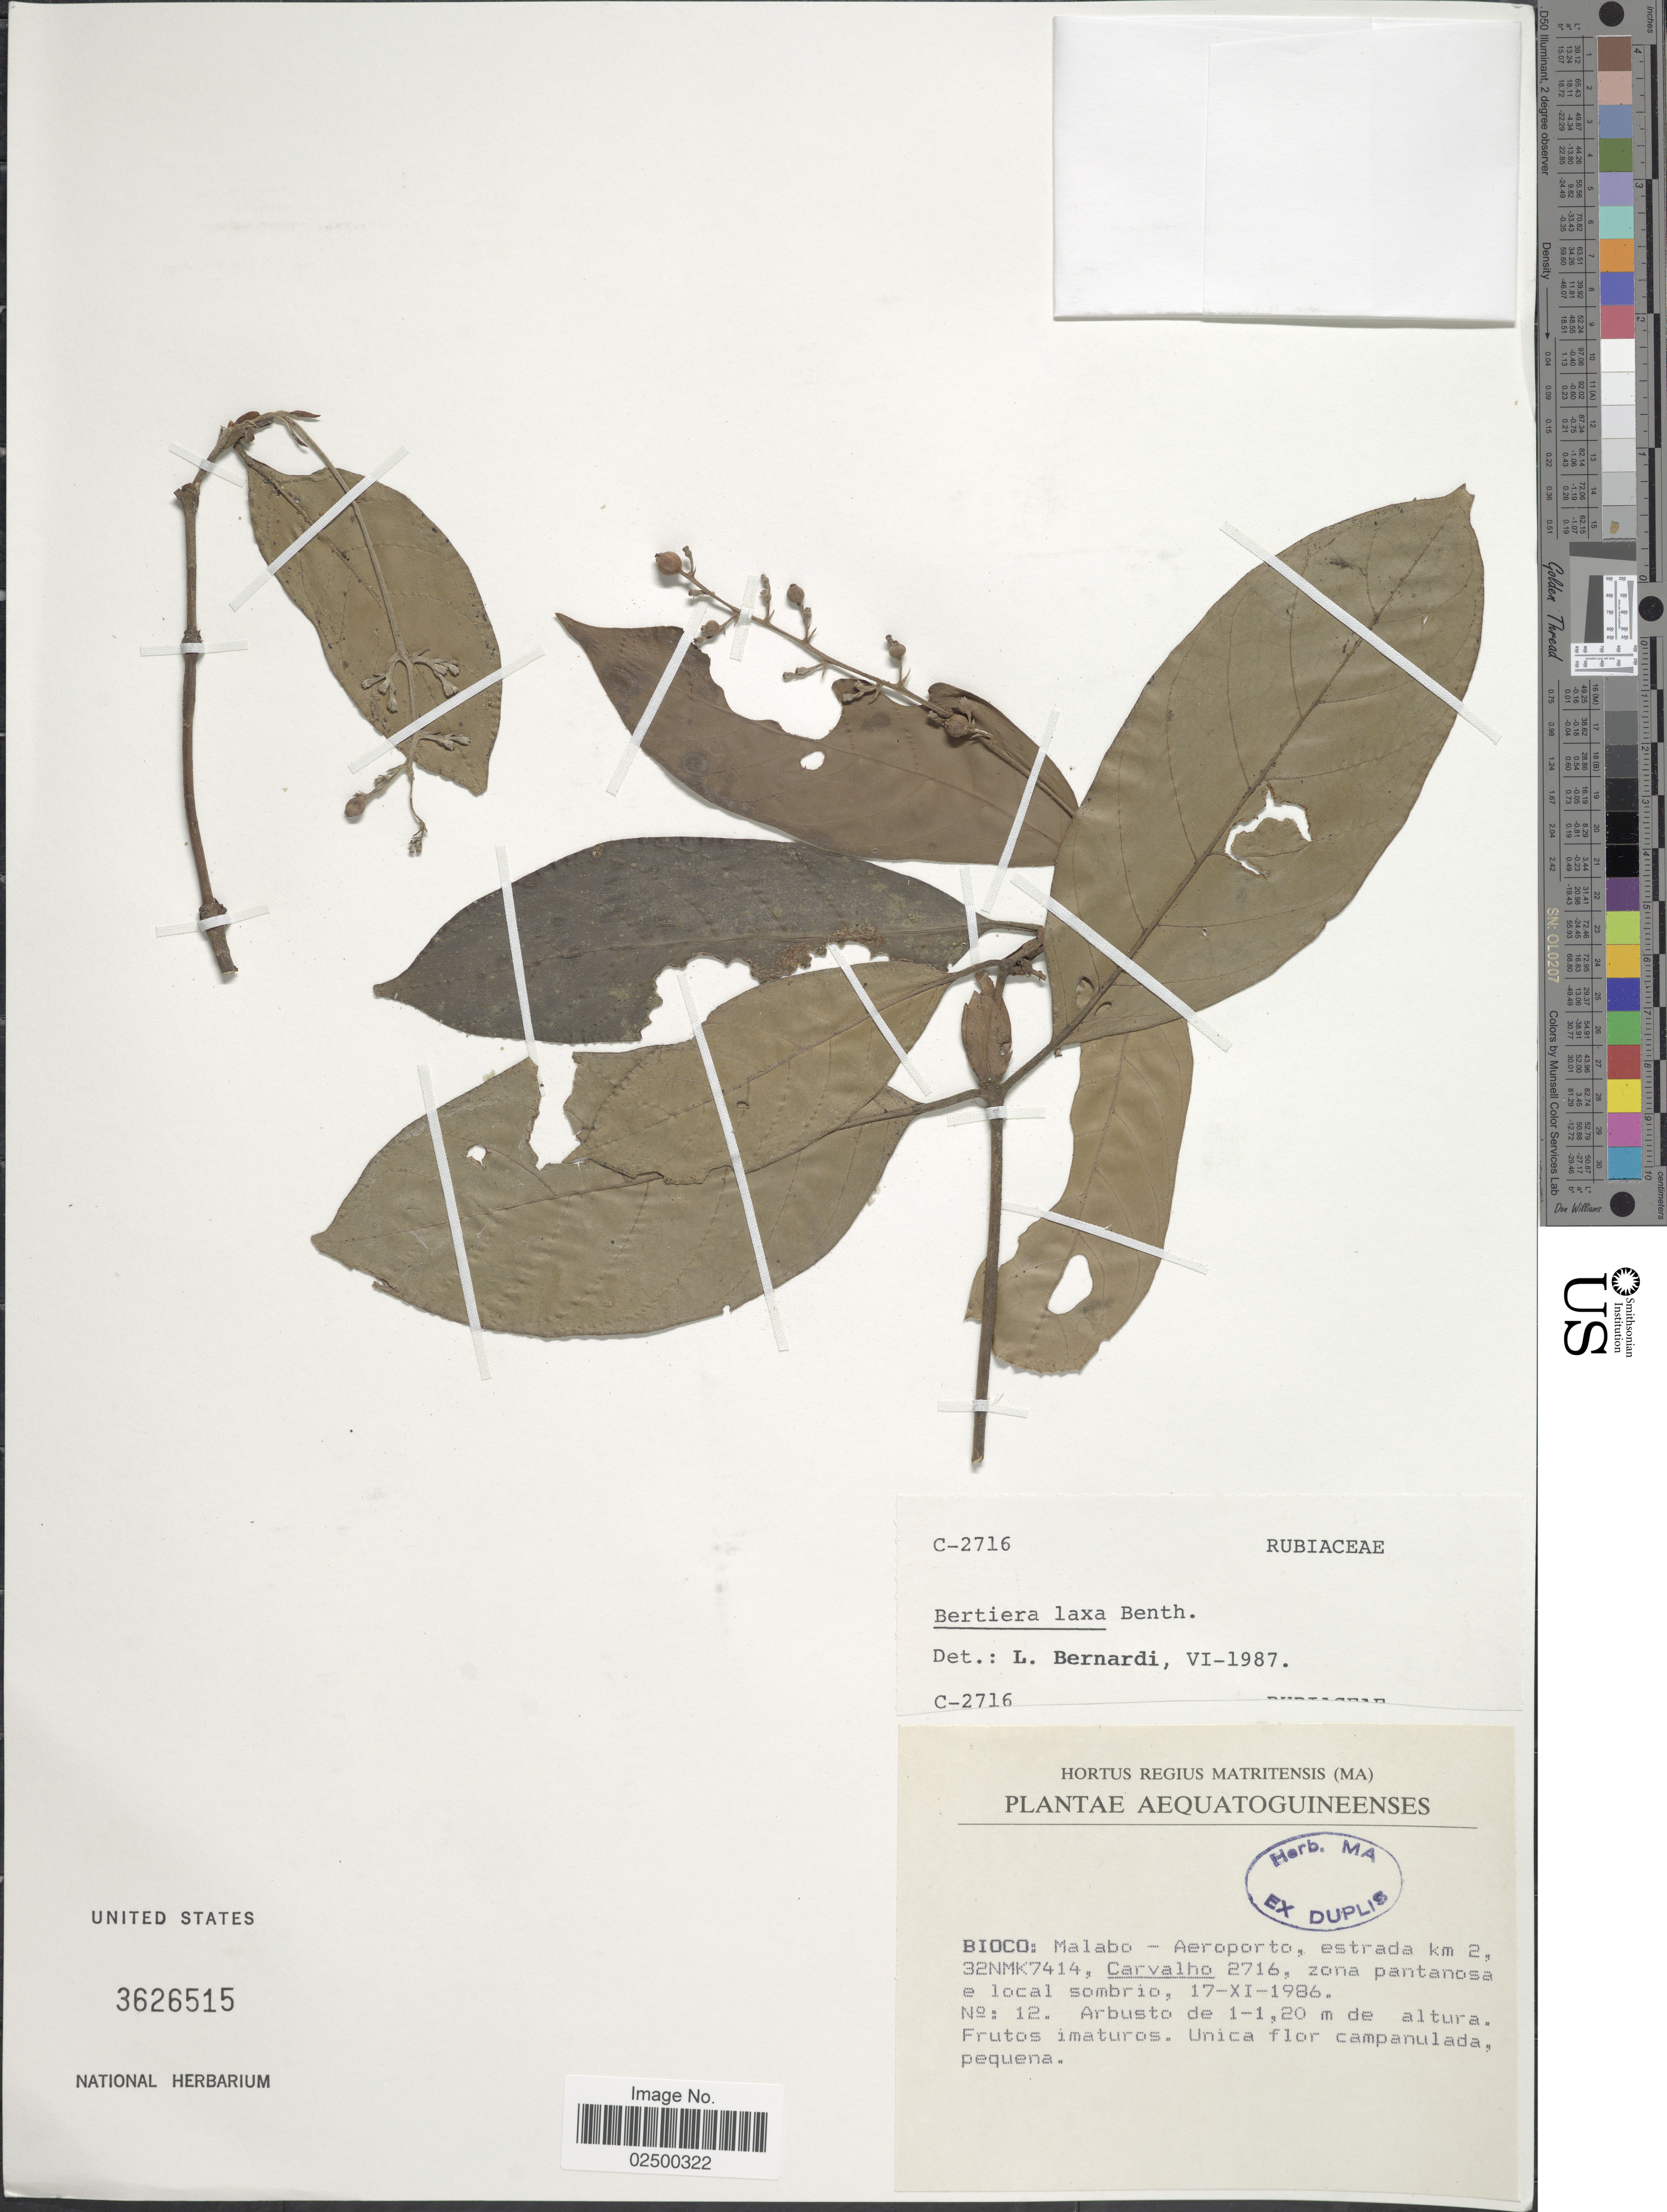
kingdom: Plantae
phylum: Tracheophyta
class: Magnoliopsida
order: Gentianales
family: Rubiaceae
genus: Bertiera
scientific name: Bertiera laxa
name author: Benth.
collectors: Carvalho, --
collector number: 2716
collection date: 1986-11-17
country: Equatorial Guinea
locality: Aequatoguineenses, Bioco: Malabo-Aeroporto, estrada km 2, 32NMK7414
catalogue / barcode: US 3626515